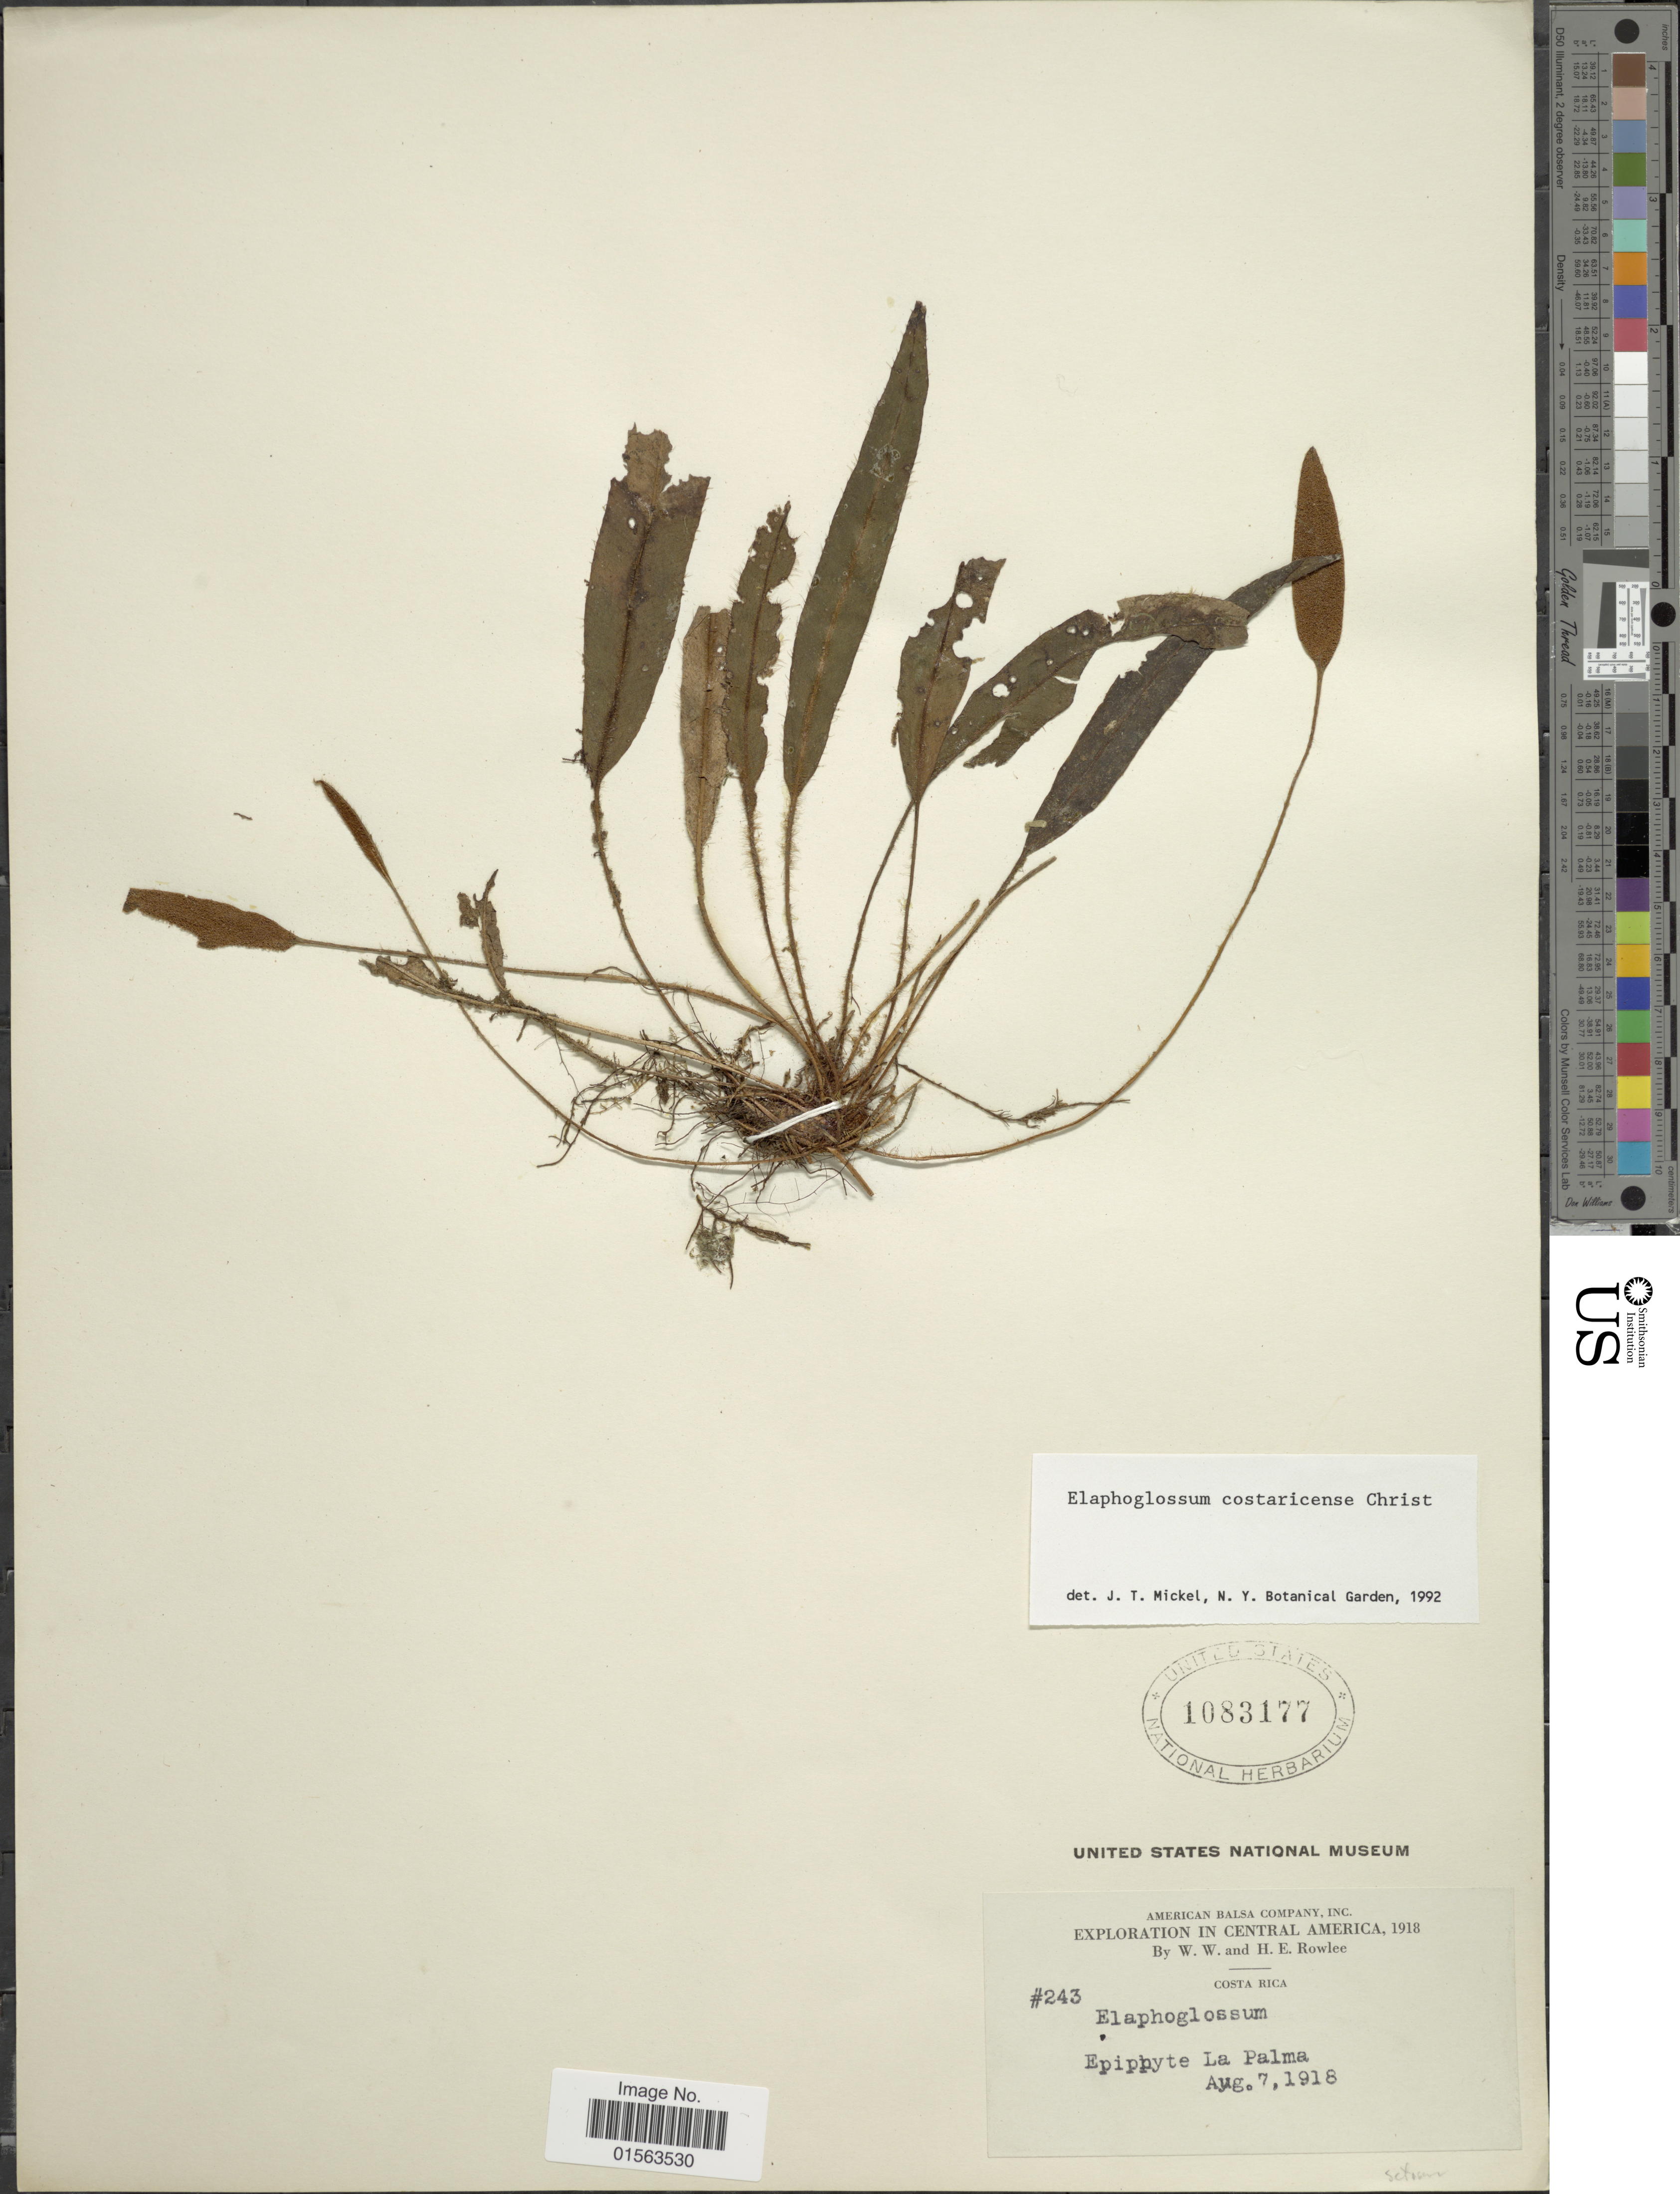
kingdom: Plantae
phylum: Tracheophyta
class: Polypodiopsida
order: Polypodiales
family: Dryopteridaceae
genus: Elaphoglossum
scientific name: Elaphoglossum costaricense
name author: Christ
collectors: W. W. Rowlee & H. E. Rowlee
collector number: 243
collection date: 1918-08-07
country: Costa Rica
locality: Central America, La Palma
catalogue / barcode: US 1083177